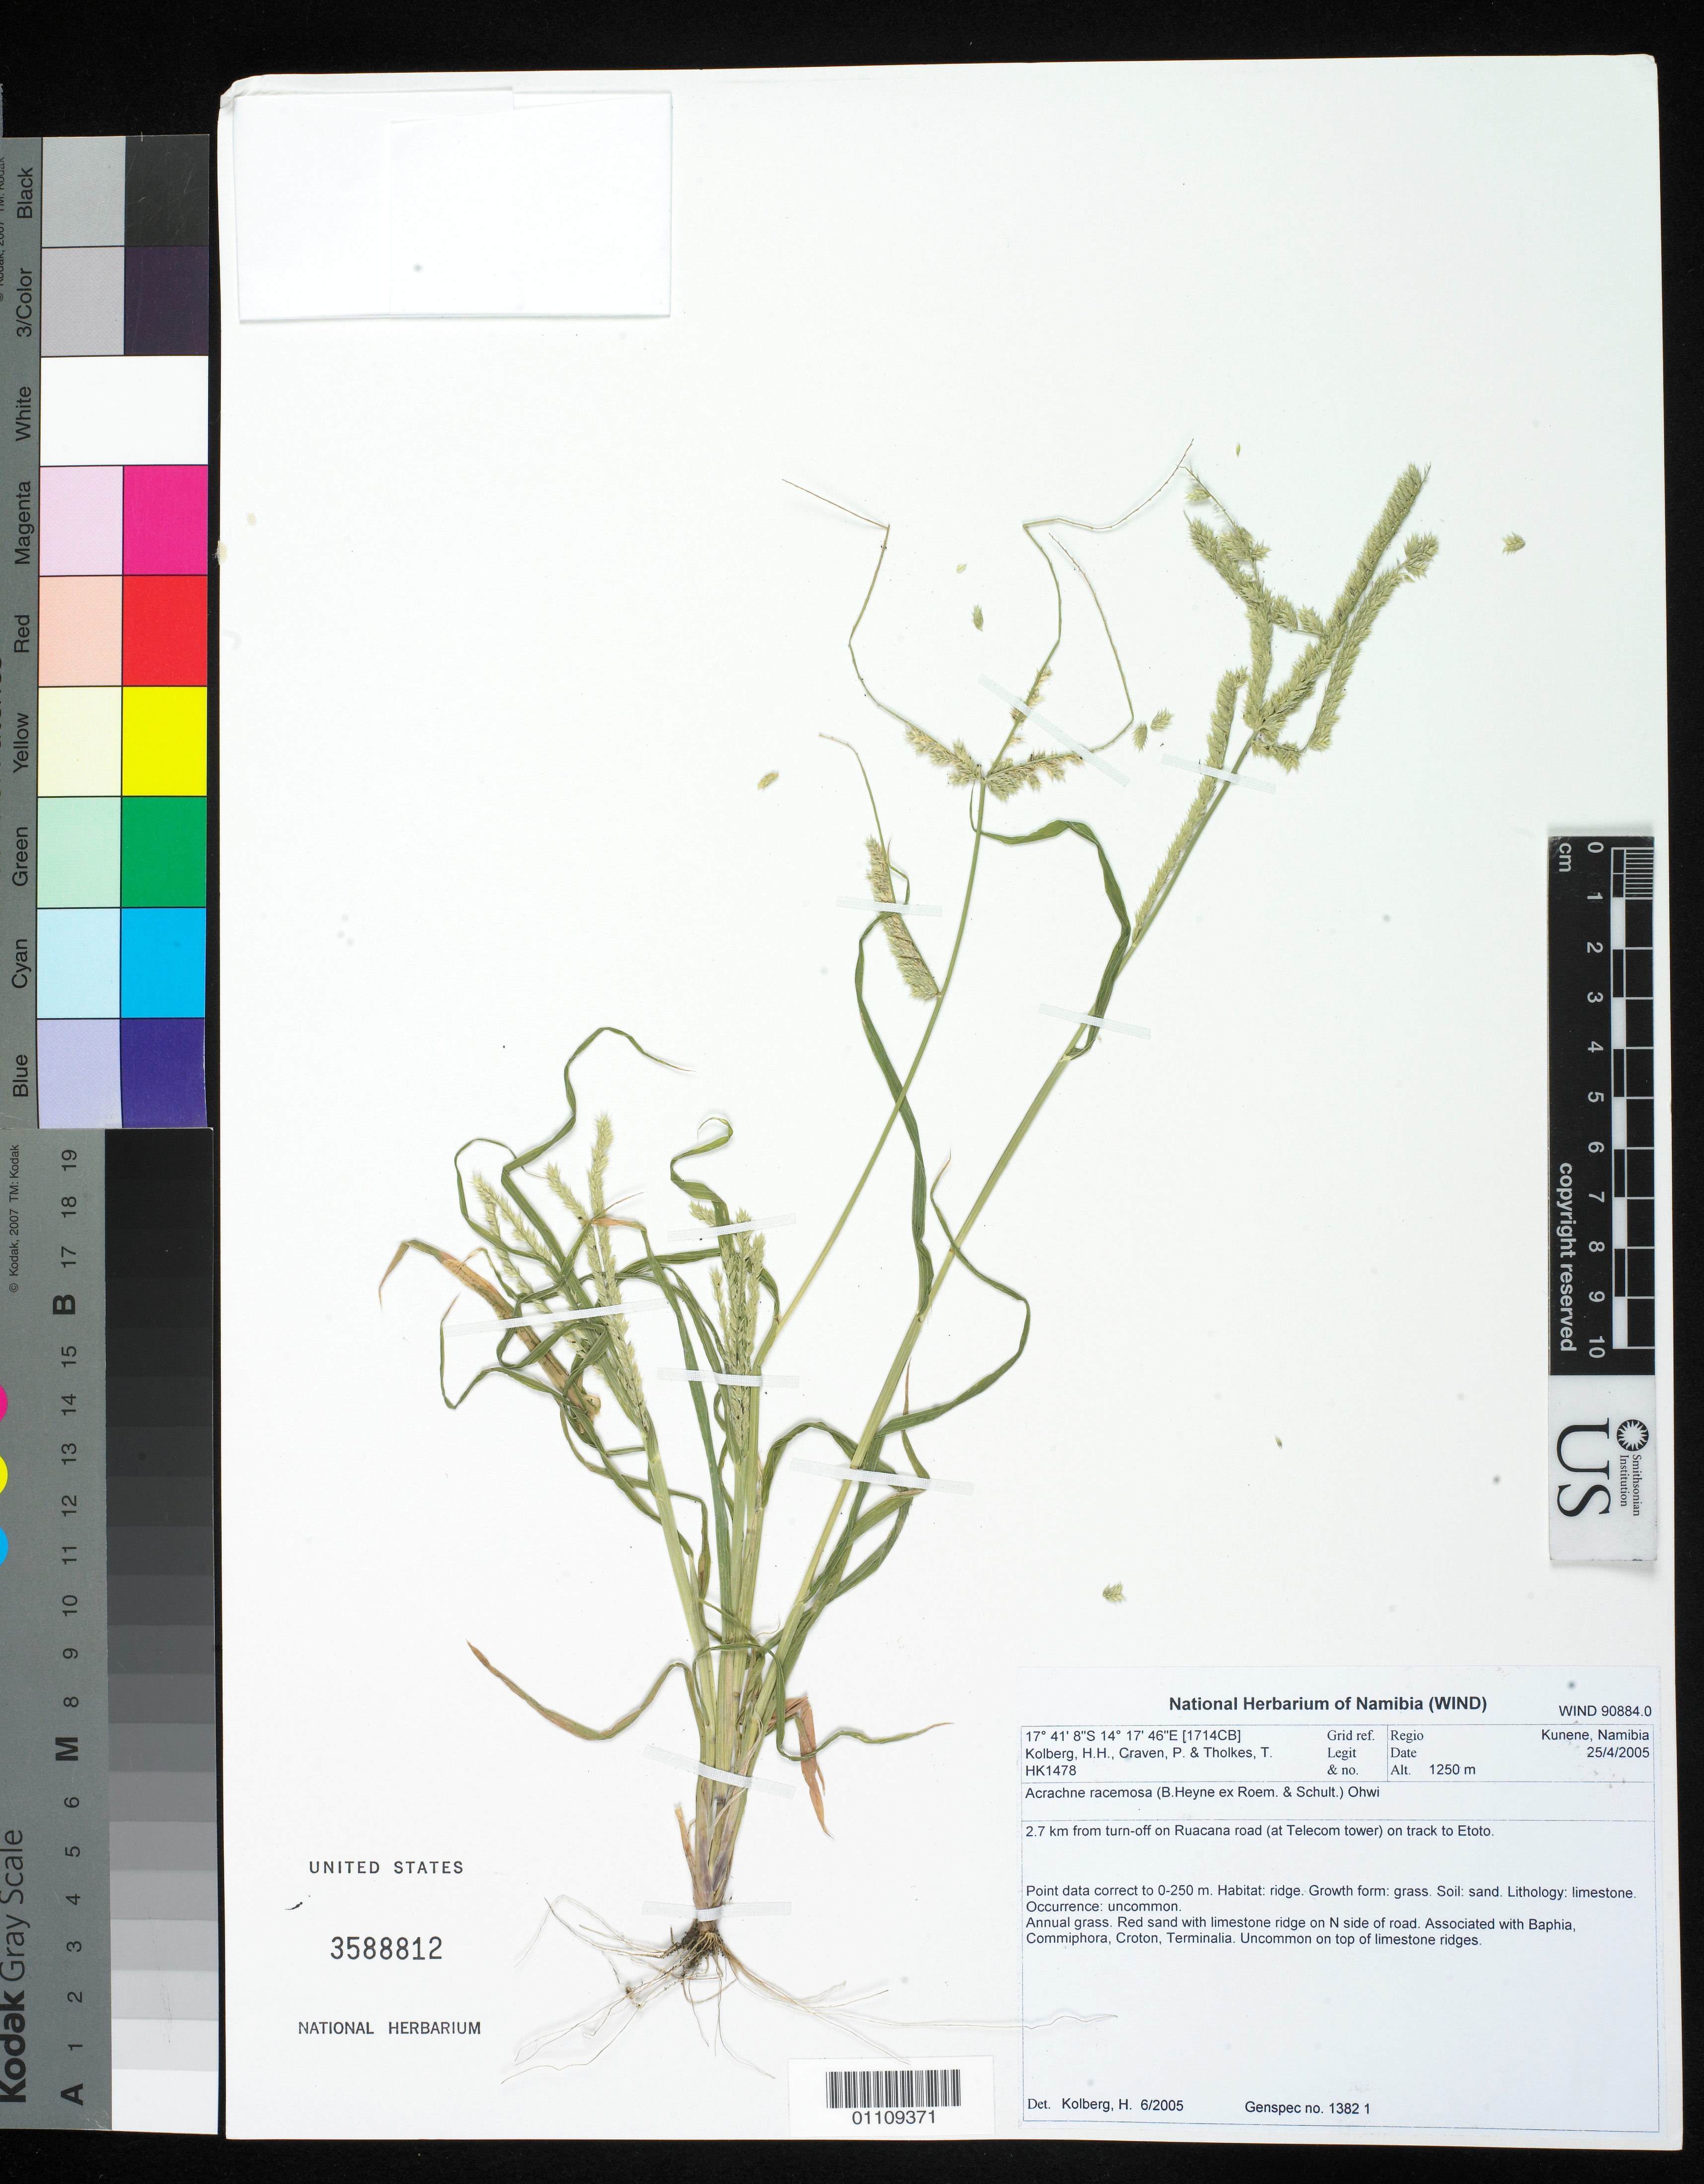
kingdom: Plantae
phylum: Tracheophyta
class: Liliopsida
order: Poales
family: Poaceae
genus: Acrachne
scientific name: Acrachne racemosa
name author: (B. Heyne ex Roem. & Schult.) Ohwi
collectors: H. H. Kolberg, P. Craven & T. Tholkes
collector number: HK1478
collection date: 2005-04-25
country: Namibia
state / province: Kunene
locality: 2.7 km. from turn-off on Ruacana Road (at Telecom towner) on track to Etoto.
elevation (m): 1250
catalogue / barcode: US 3588812